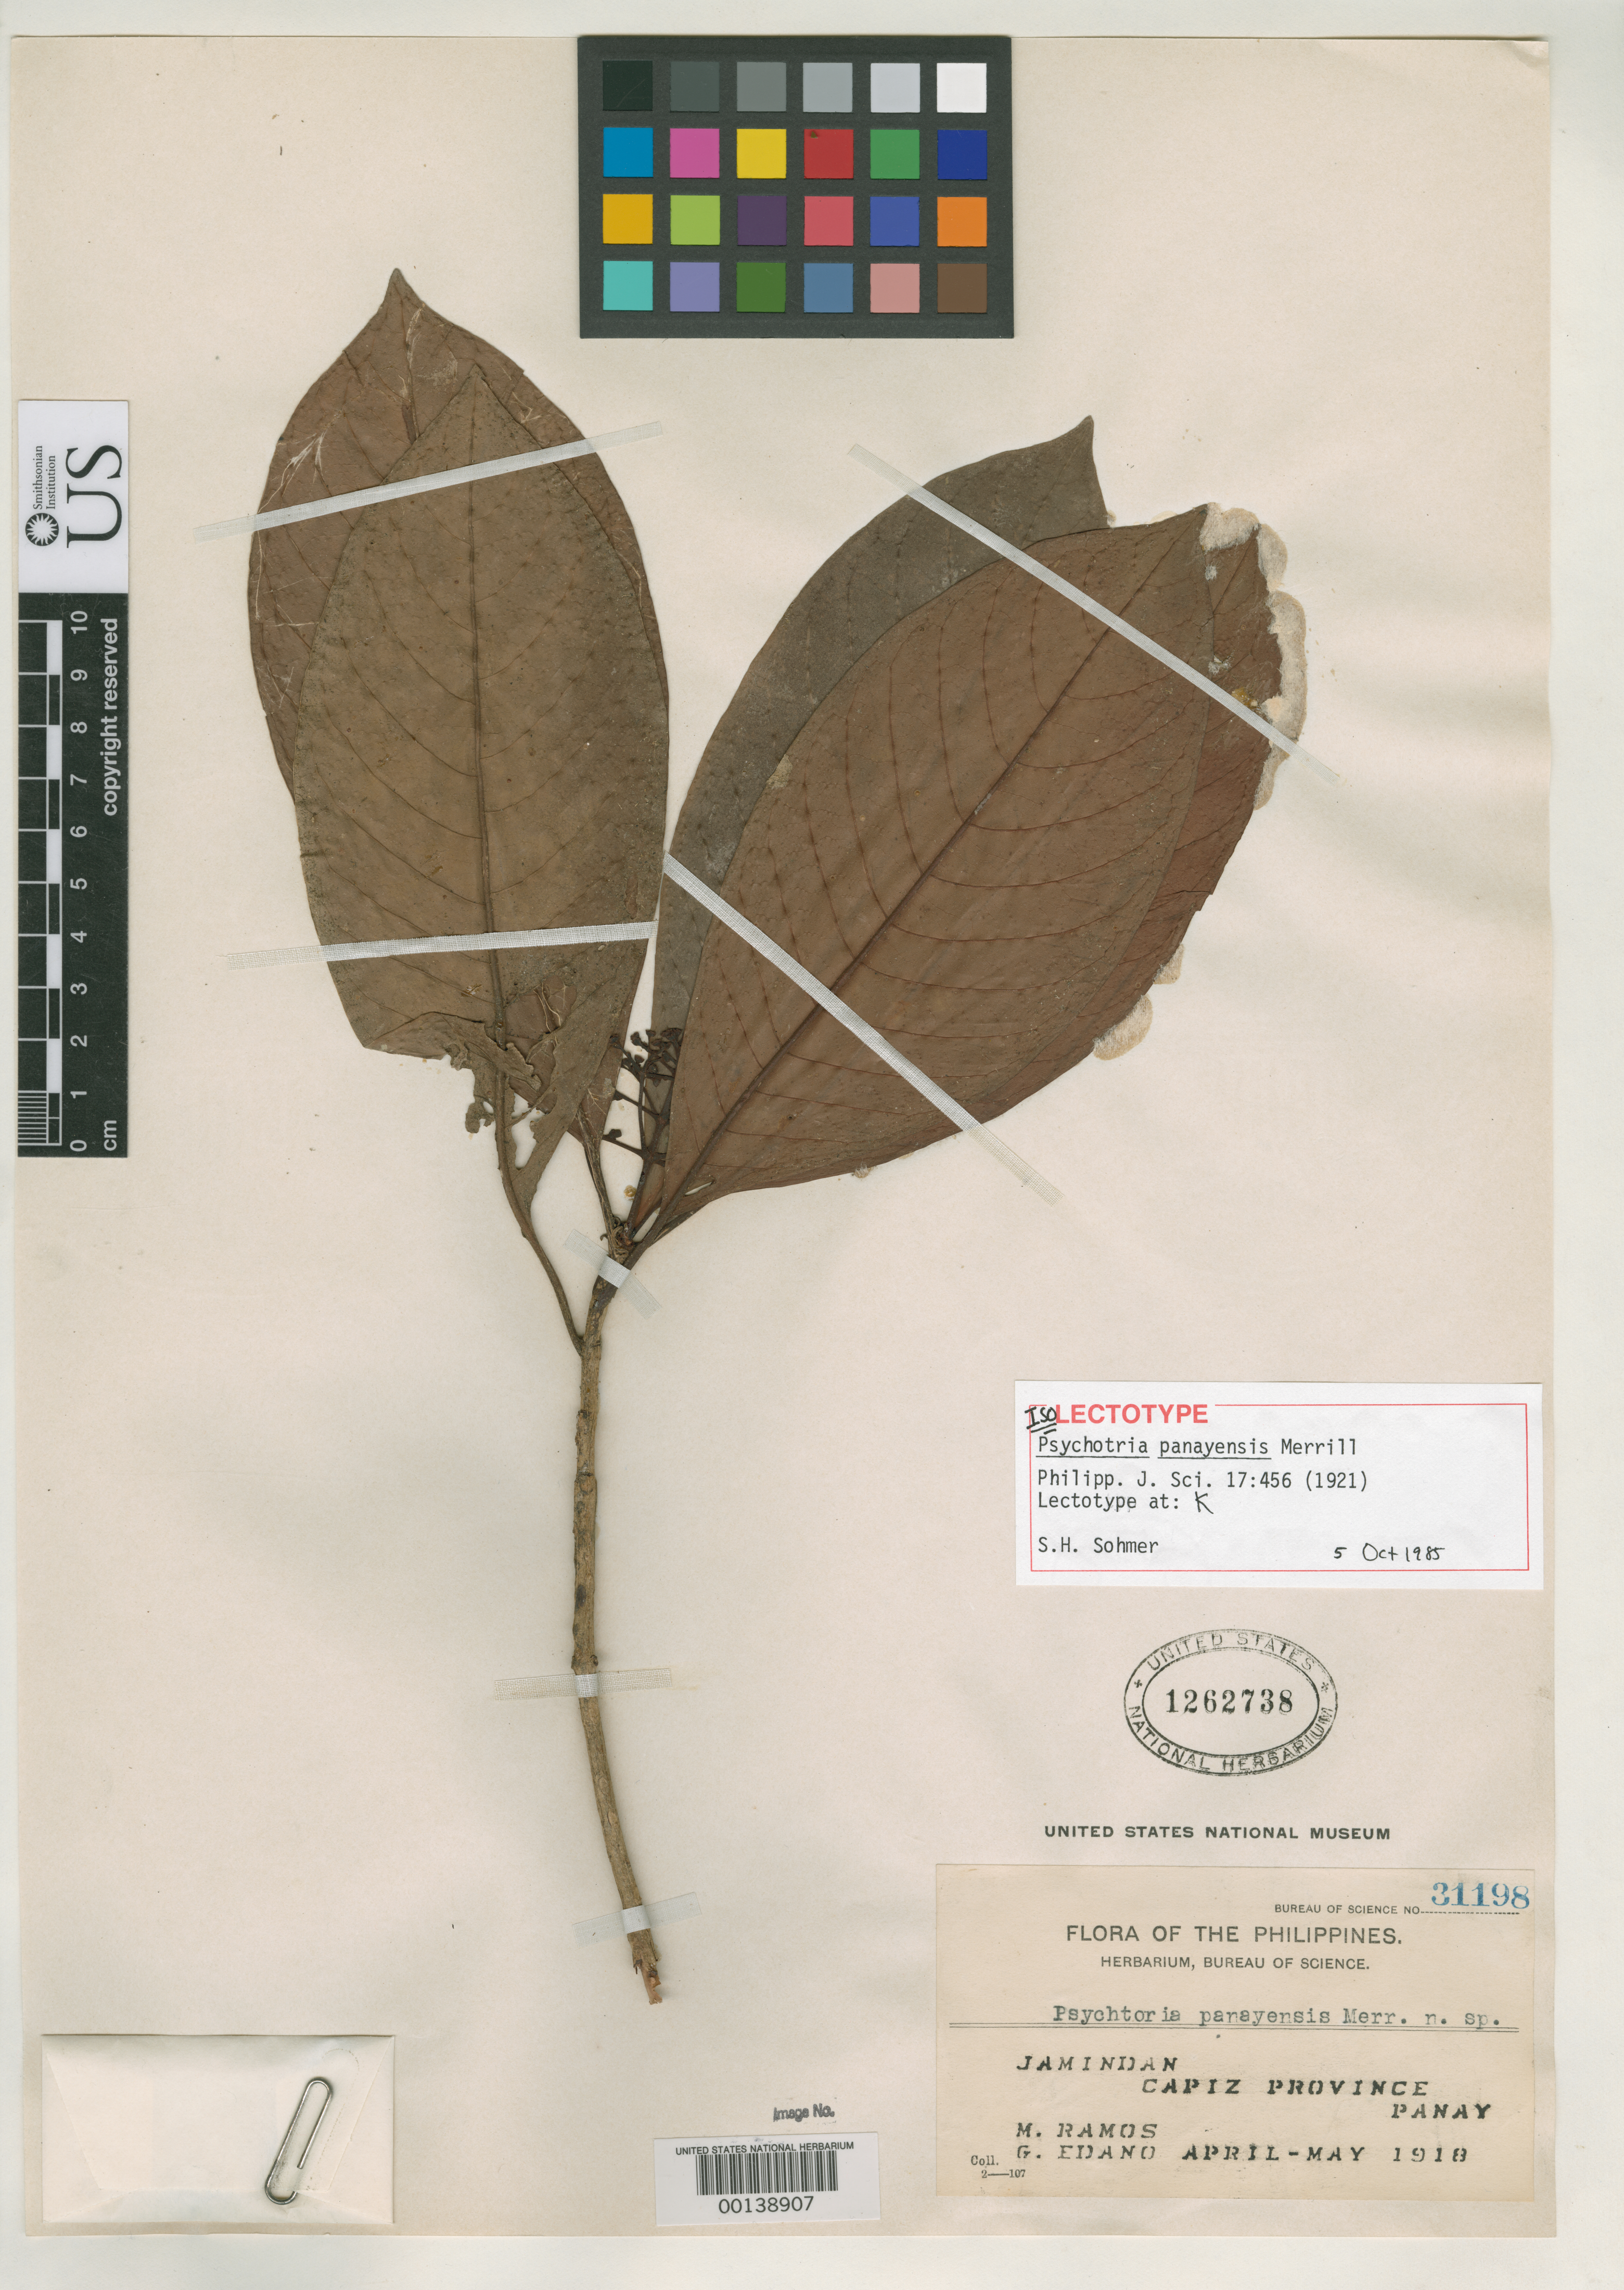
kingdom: Plantae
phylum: Tracheophyta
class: Magnoliopsida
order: Gentianales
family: Rubiaceae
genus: Psychotria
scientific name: Psychotria panayensis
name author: Merr.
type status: Isotype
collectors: M. Ramos & G. E. Edaño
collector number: Bur. Sci. 31198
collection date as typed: Apr 1918 to -- May 1918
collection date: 1918-04/1918-05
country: Philippines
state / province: Western Visayas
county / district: Capiz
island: Panay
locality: Jamindan.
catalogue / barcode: US 1262738